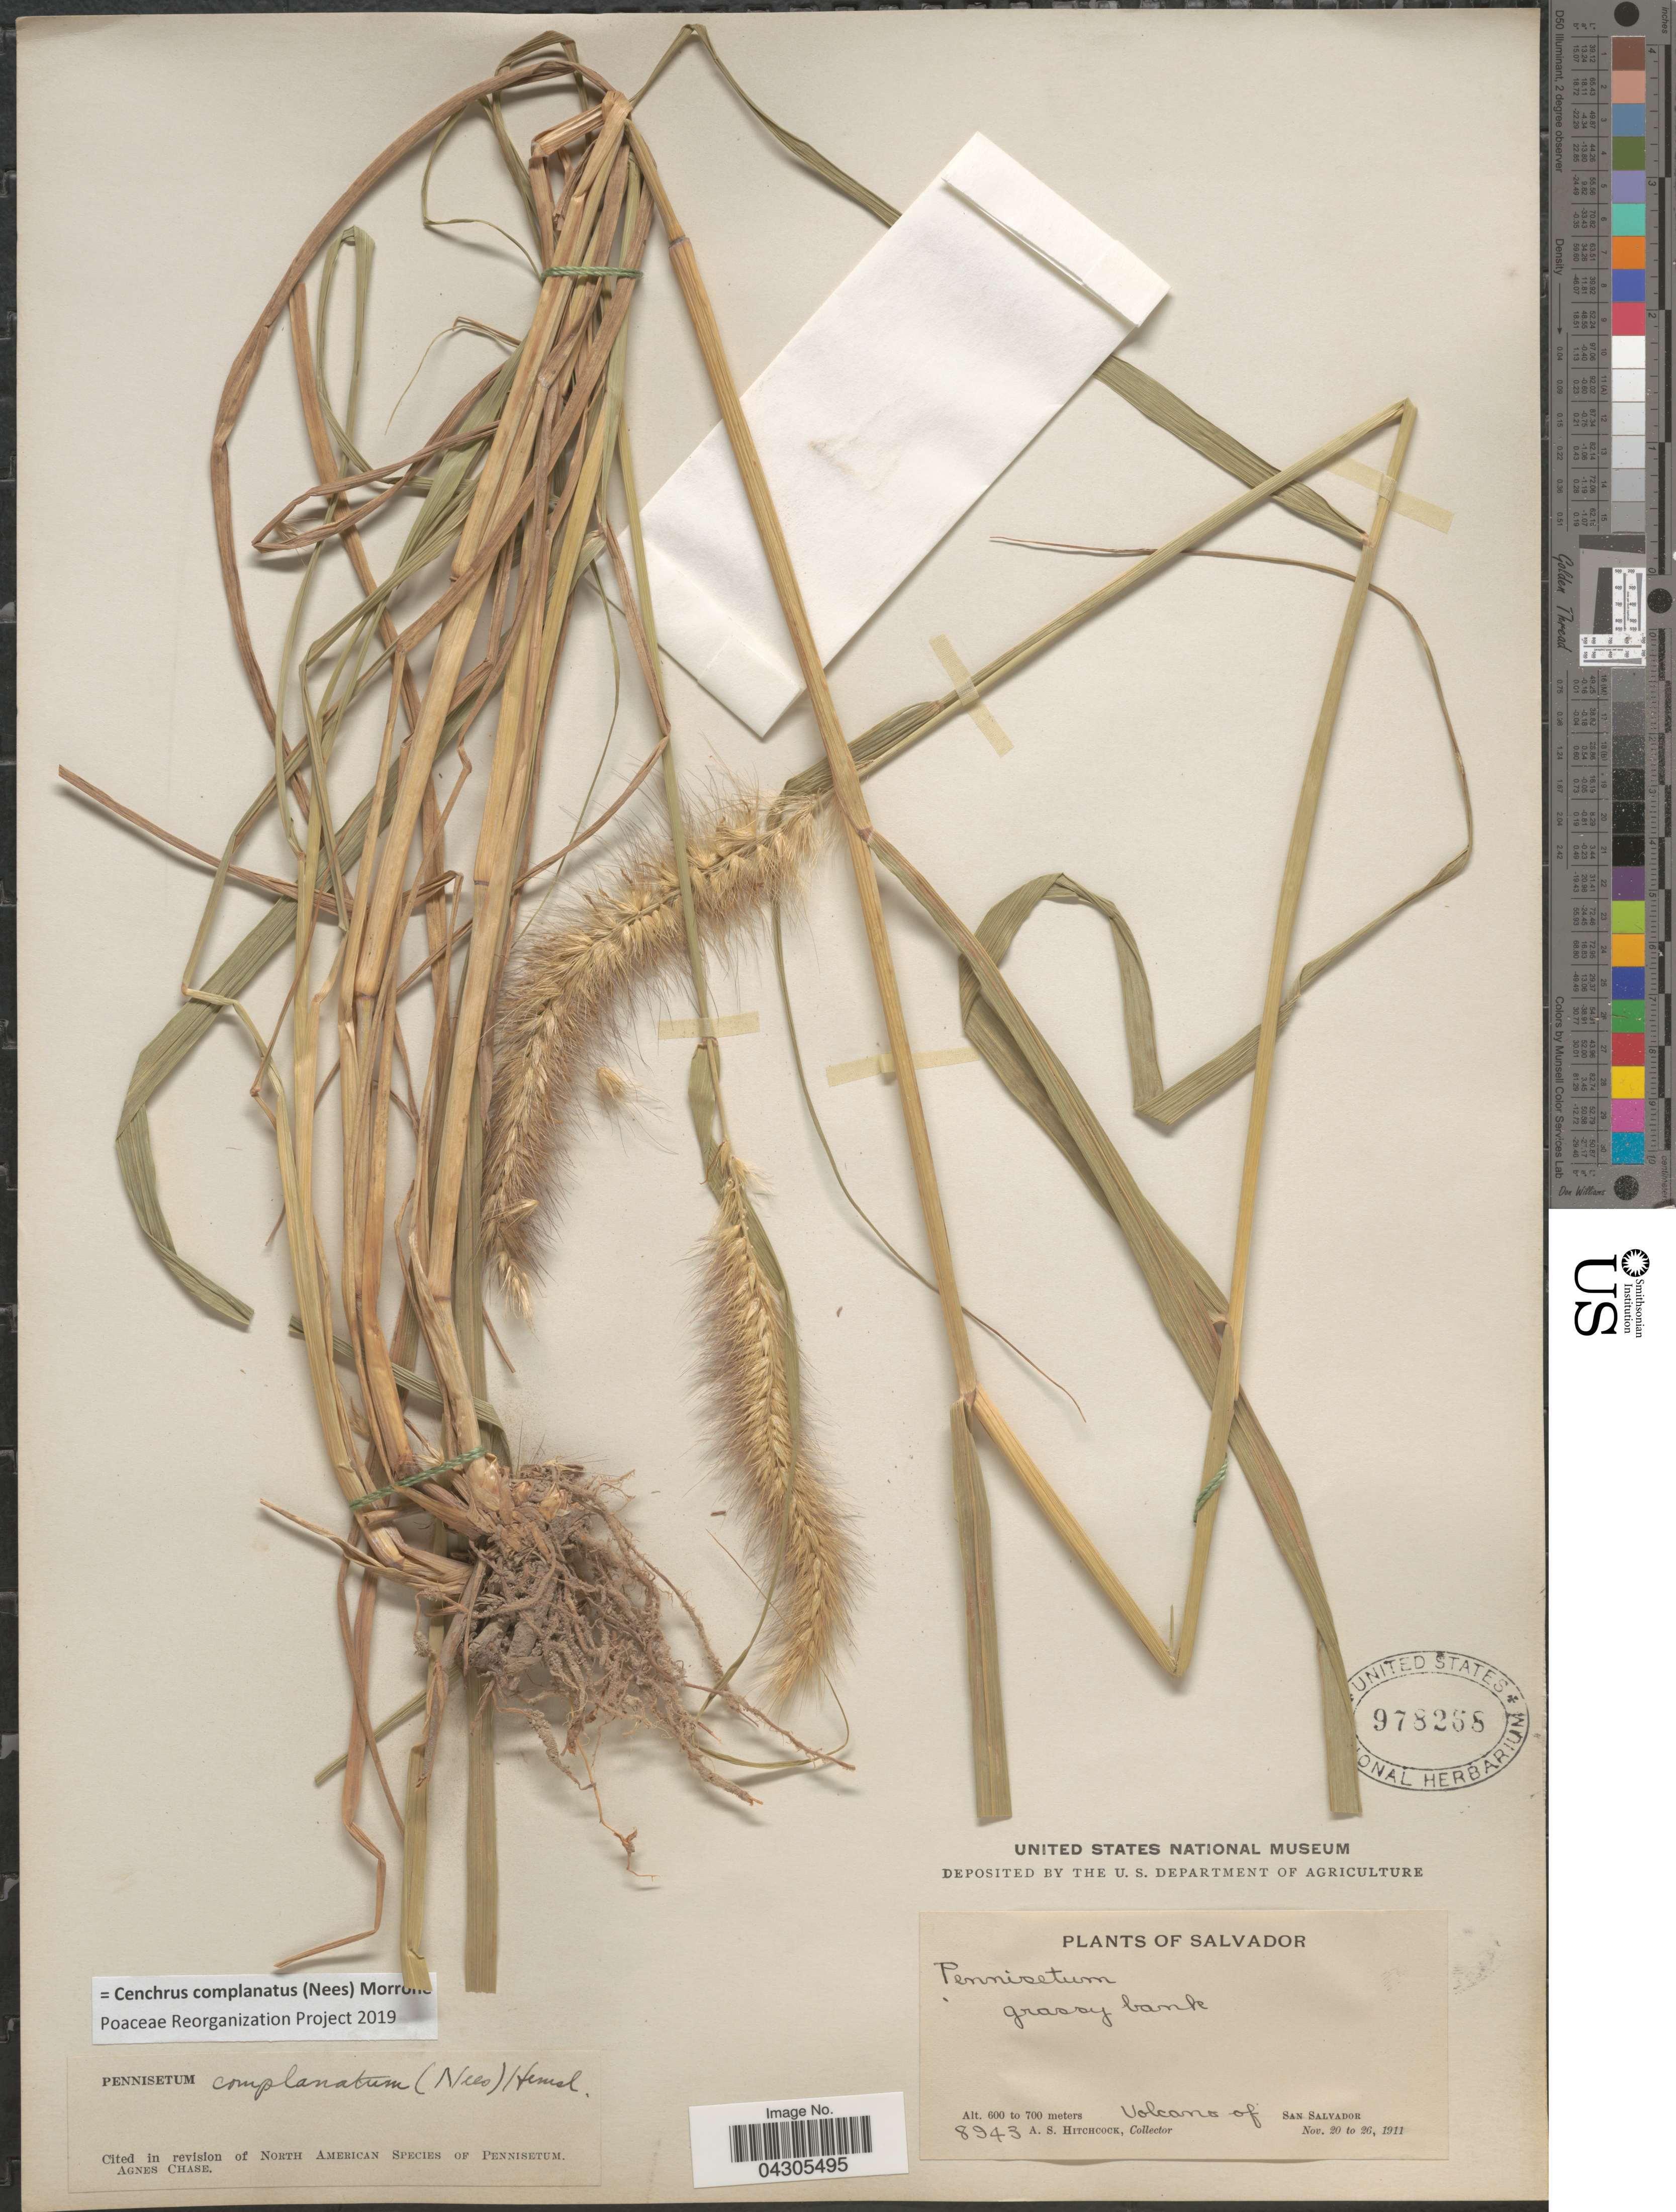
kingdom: Plantae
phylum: Tracheophyta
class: Liliopsida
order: Poales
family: Poaceae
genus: Cenchrus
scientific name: Cenchrus complanatus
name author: (Nees) Morrone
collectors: A. S. Hitchcock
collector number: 8943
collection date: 1911-11-20/1911-11-26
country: El Salvador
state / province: San Salvador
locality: Volcano of San Salvador.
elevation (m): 600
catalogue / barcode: US 978268